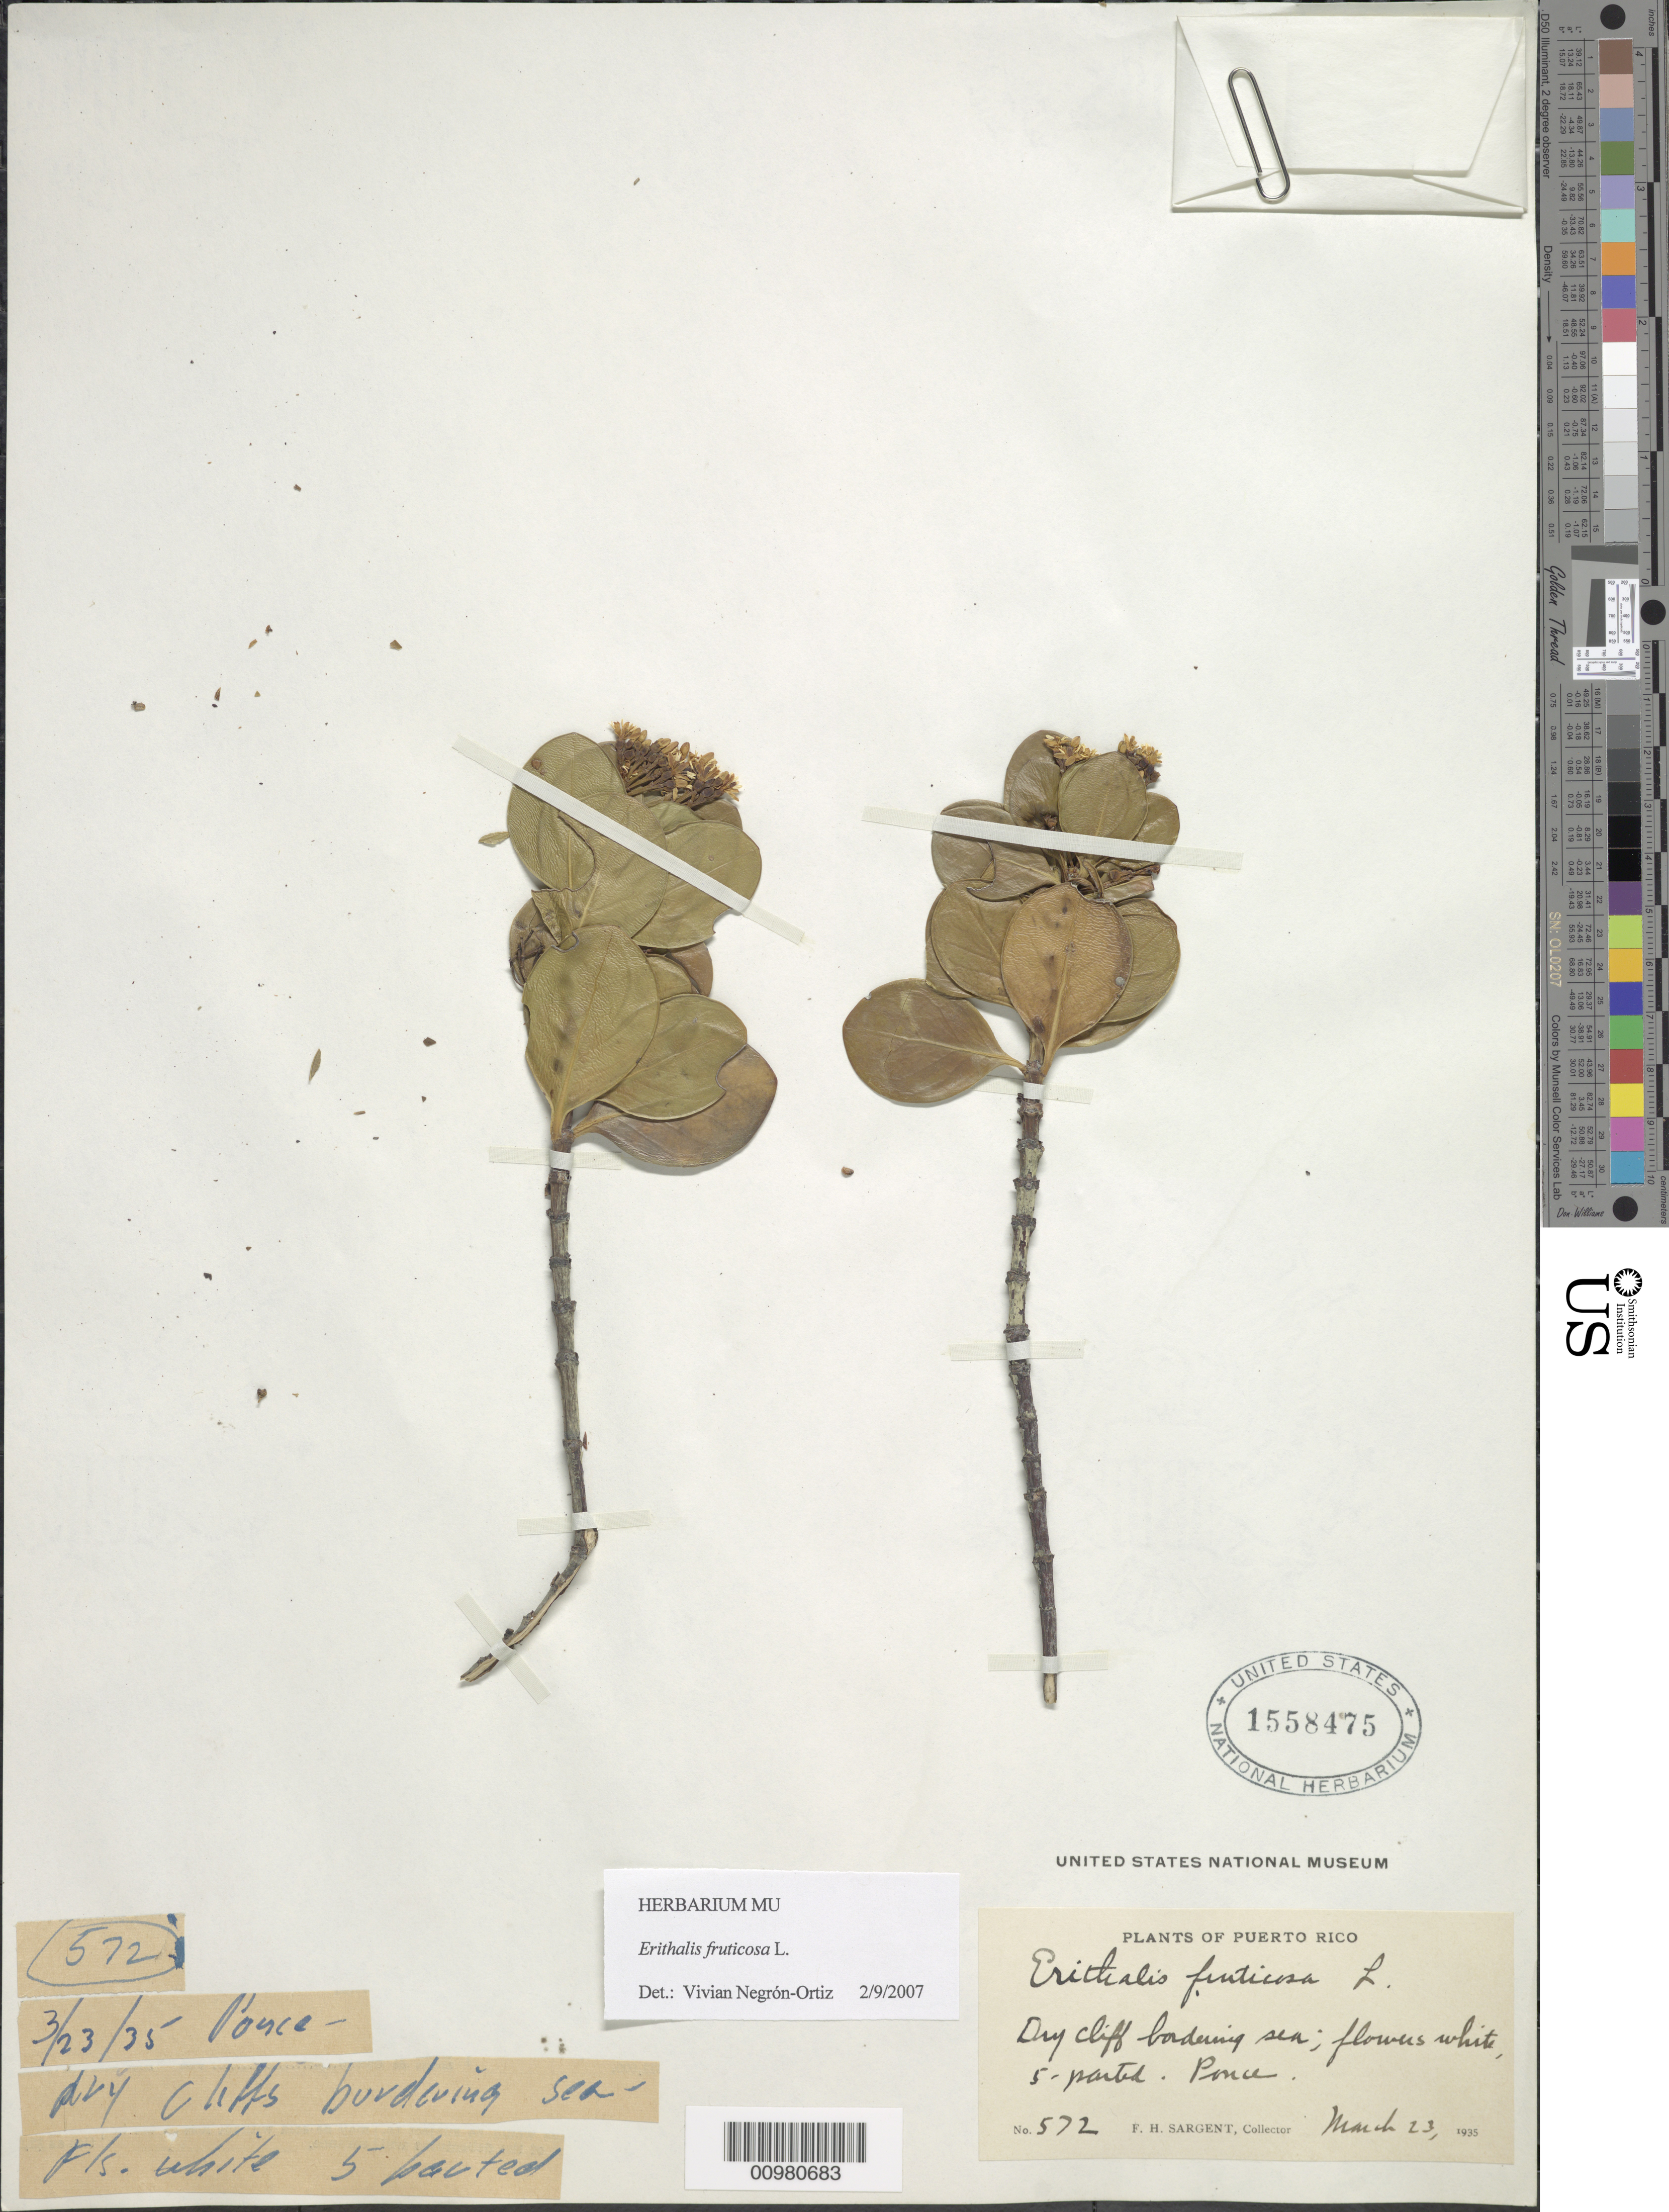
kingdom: Plantae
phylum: Tracheophyta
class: Magnoliopsida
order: Gentianales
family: Rubiaceae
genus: Erithalis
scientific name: Erithalis fruticosa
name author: L.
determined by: Negrón-Ortiz, V.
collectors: F. H. Sargent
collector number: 572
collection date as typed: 23 Mar 1935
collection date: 1935-03-23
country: Puerto Rico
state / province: Ponce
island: Puerto Rico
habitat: Dry cliffs bordering sea.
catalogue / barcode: US 1558475